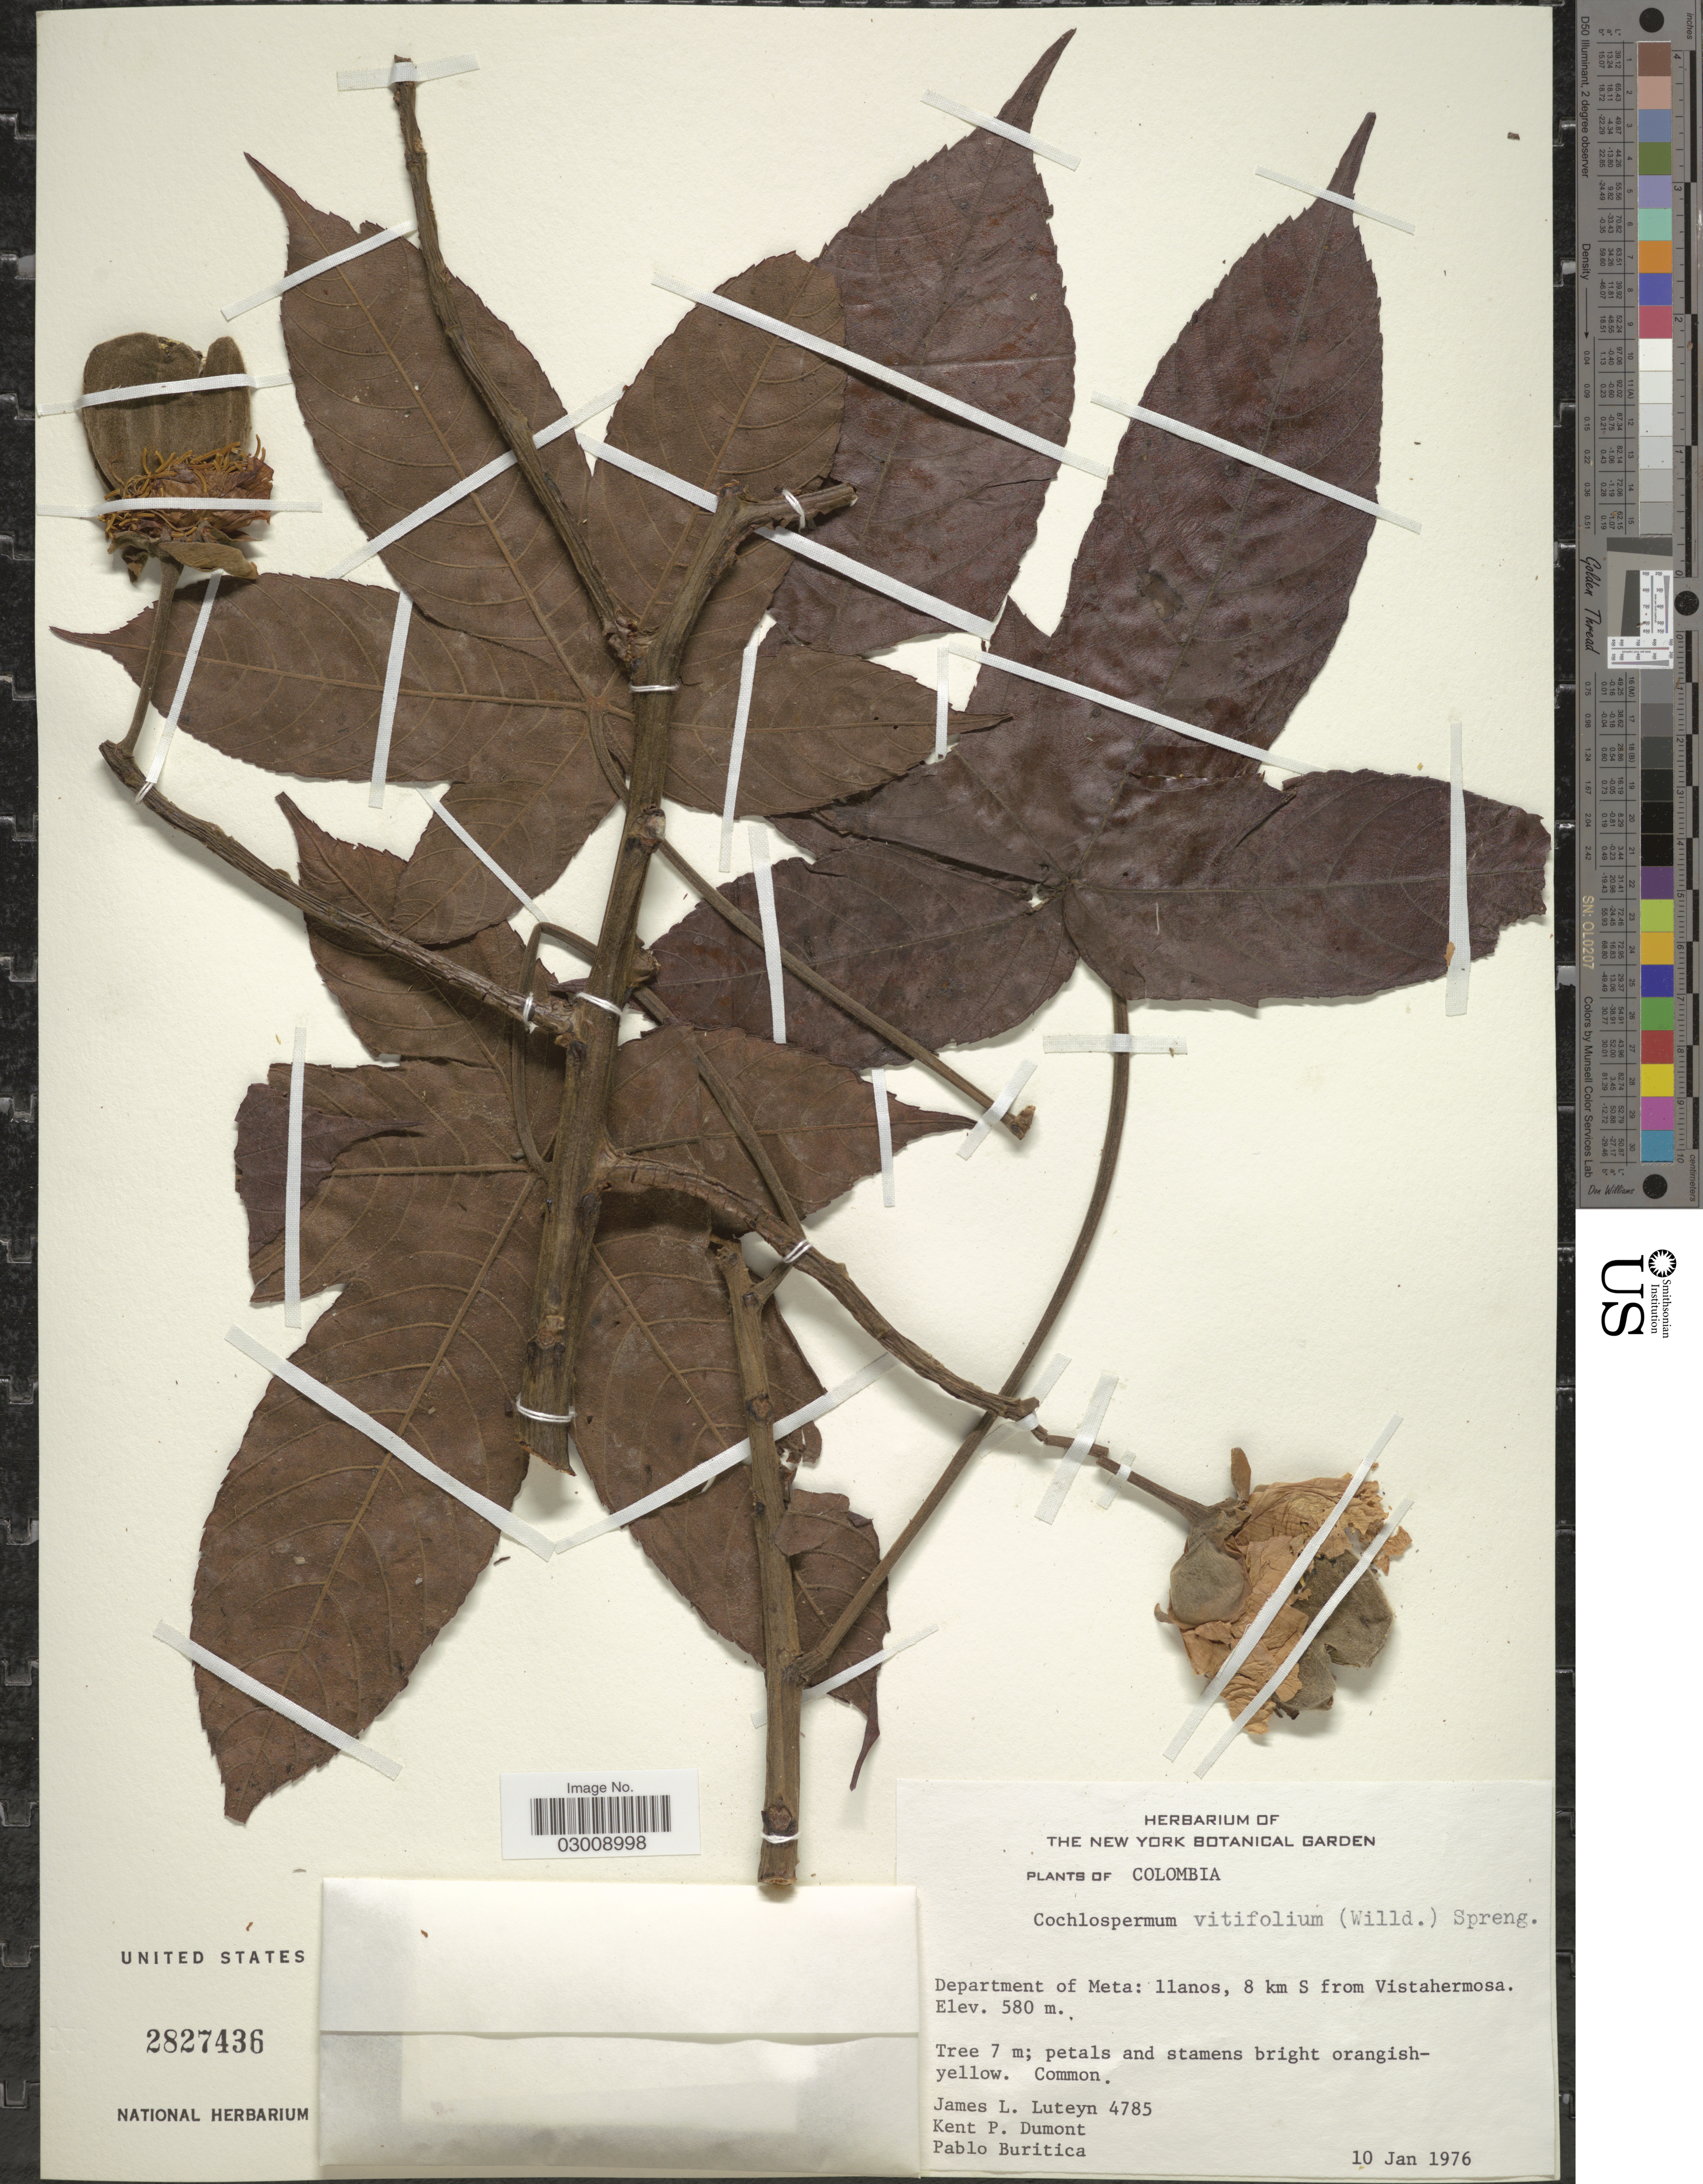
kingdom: Plantae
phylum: Tracheophyta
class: Magnoliopsida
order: Malvales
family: Cochlospermaceae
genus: Cochlospermum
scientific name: Cochlospermum vitifolium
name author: (Willd.) Spreng.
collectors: J. Luteyn, K. P. Dumont & P. Buritica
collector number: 4785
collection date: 1976-01-10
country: Colombia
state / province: Meta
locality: Department of Meta: llanos, 8 km S from Vistahermosa.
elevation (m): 580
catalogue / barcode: US 2827436